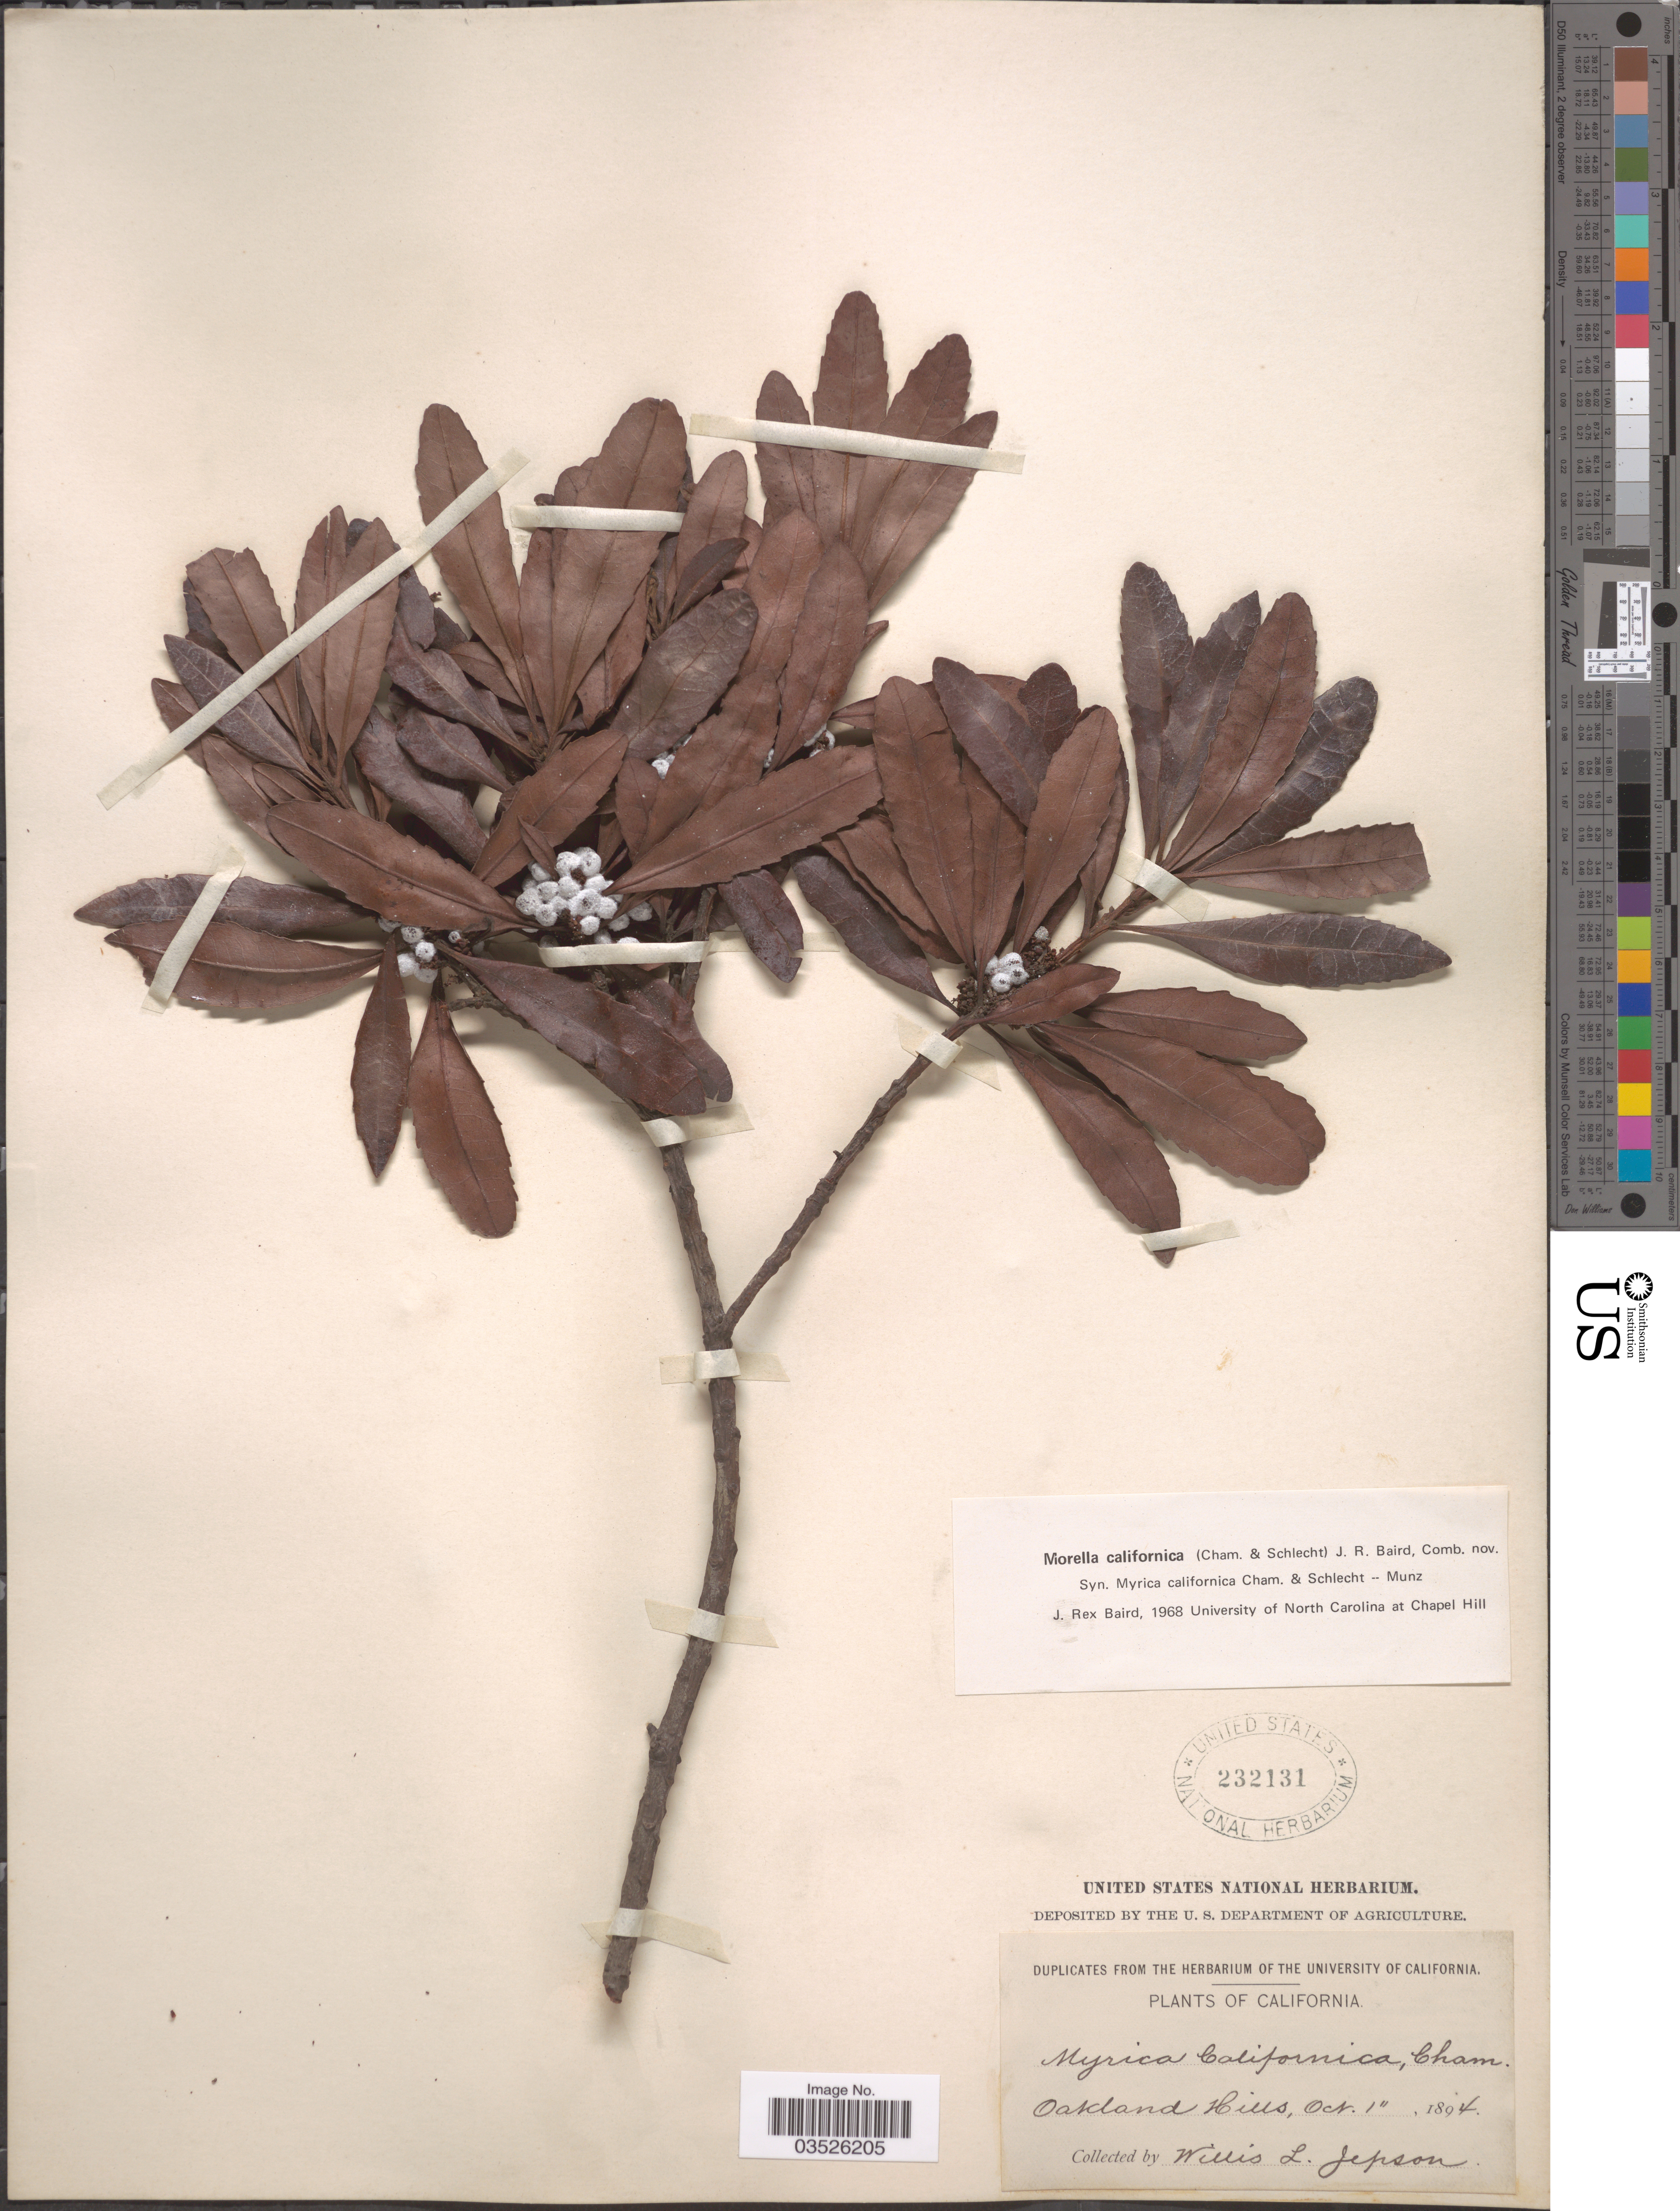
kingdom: Plantae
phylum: Tracheophyta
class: Magnoliopsida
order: Fagales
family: Myricaceae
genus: Morella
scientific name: Morella californica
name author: (Cham.) Wilbur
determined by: Strong, Mark T., (BOT), Smithsonian Institution - National Museum of Natural History (UNITED STATES)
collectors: W. L. Jepson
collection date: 1894-10-01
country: United States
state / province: California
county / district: Alameda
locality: Oakland Hills.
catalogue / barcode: US 232131